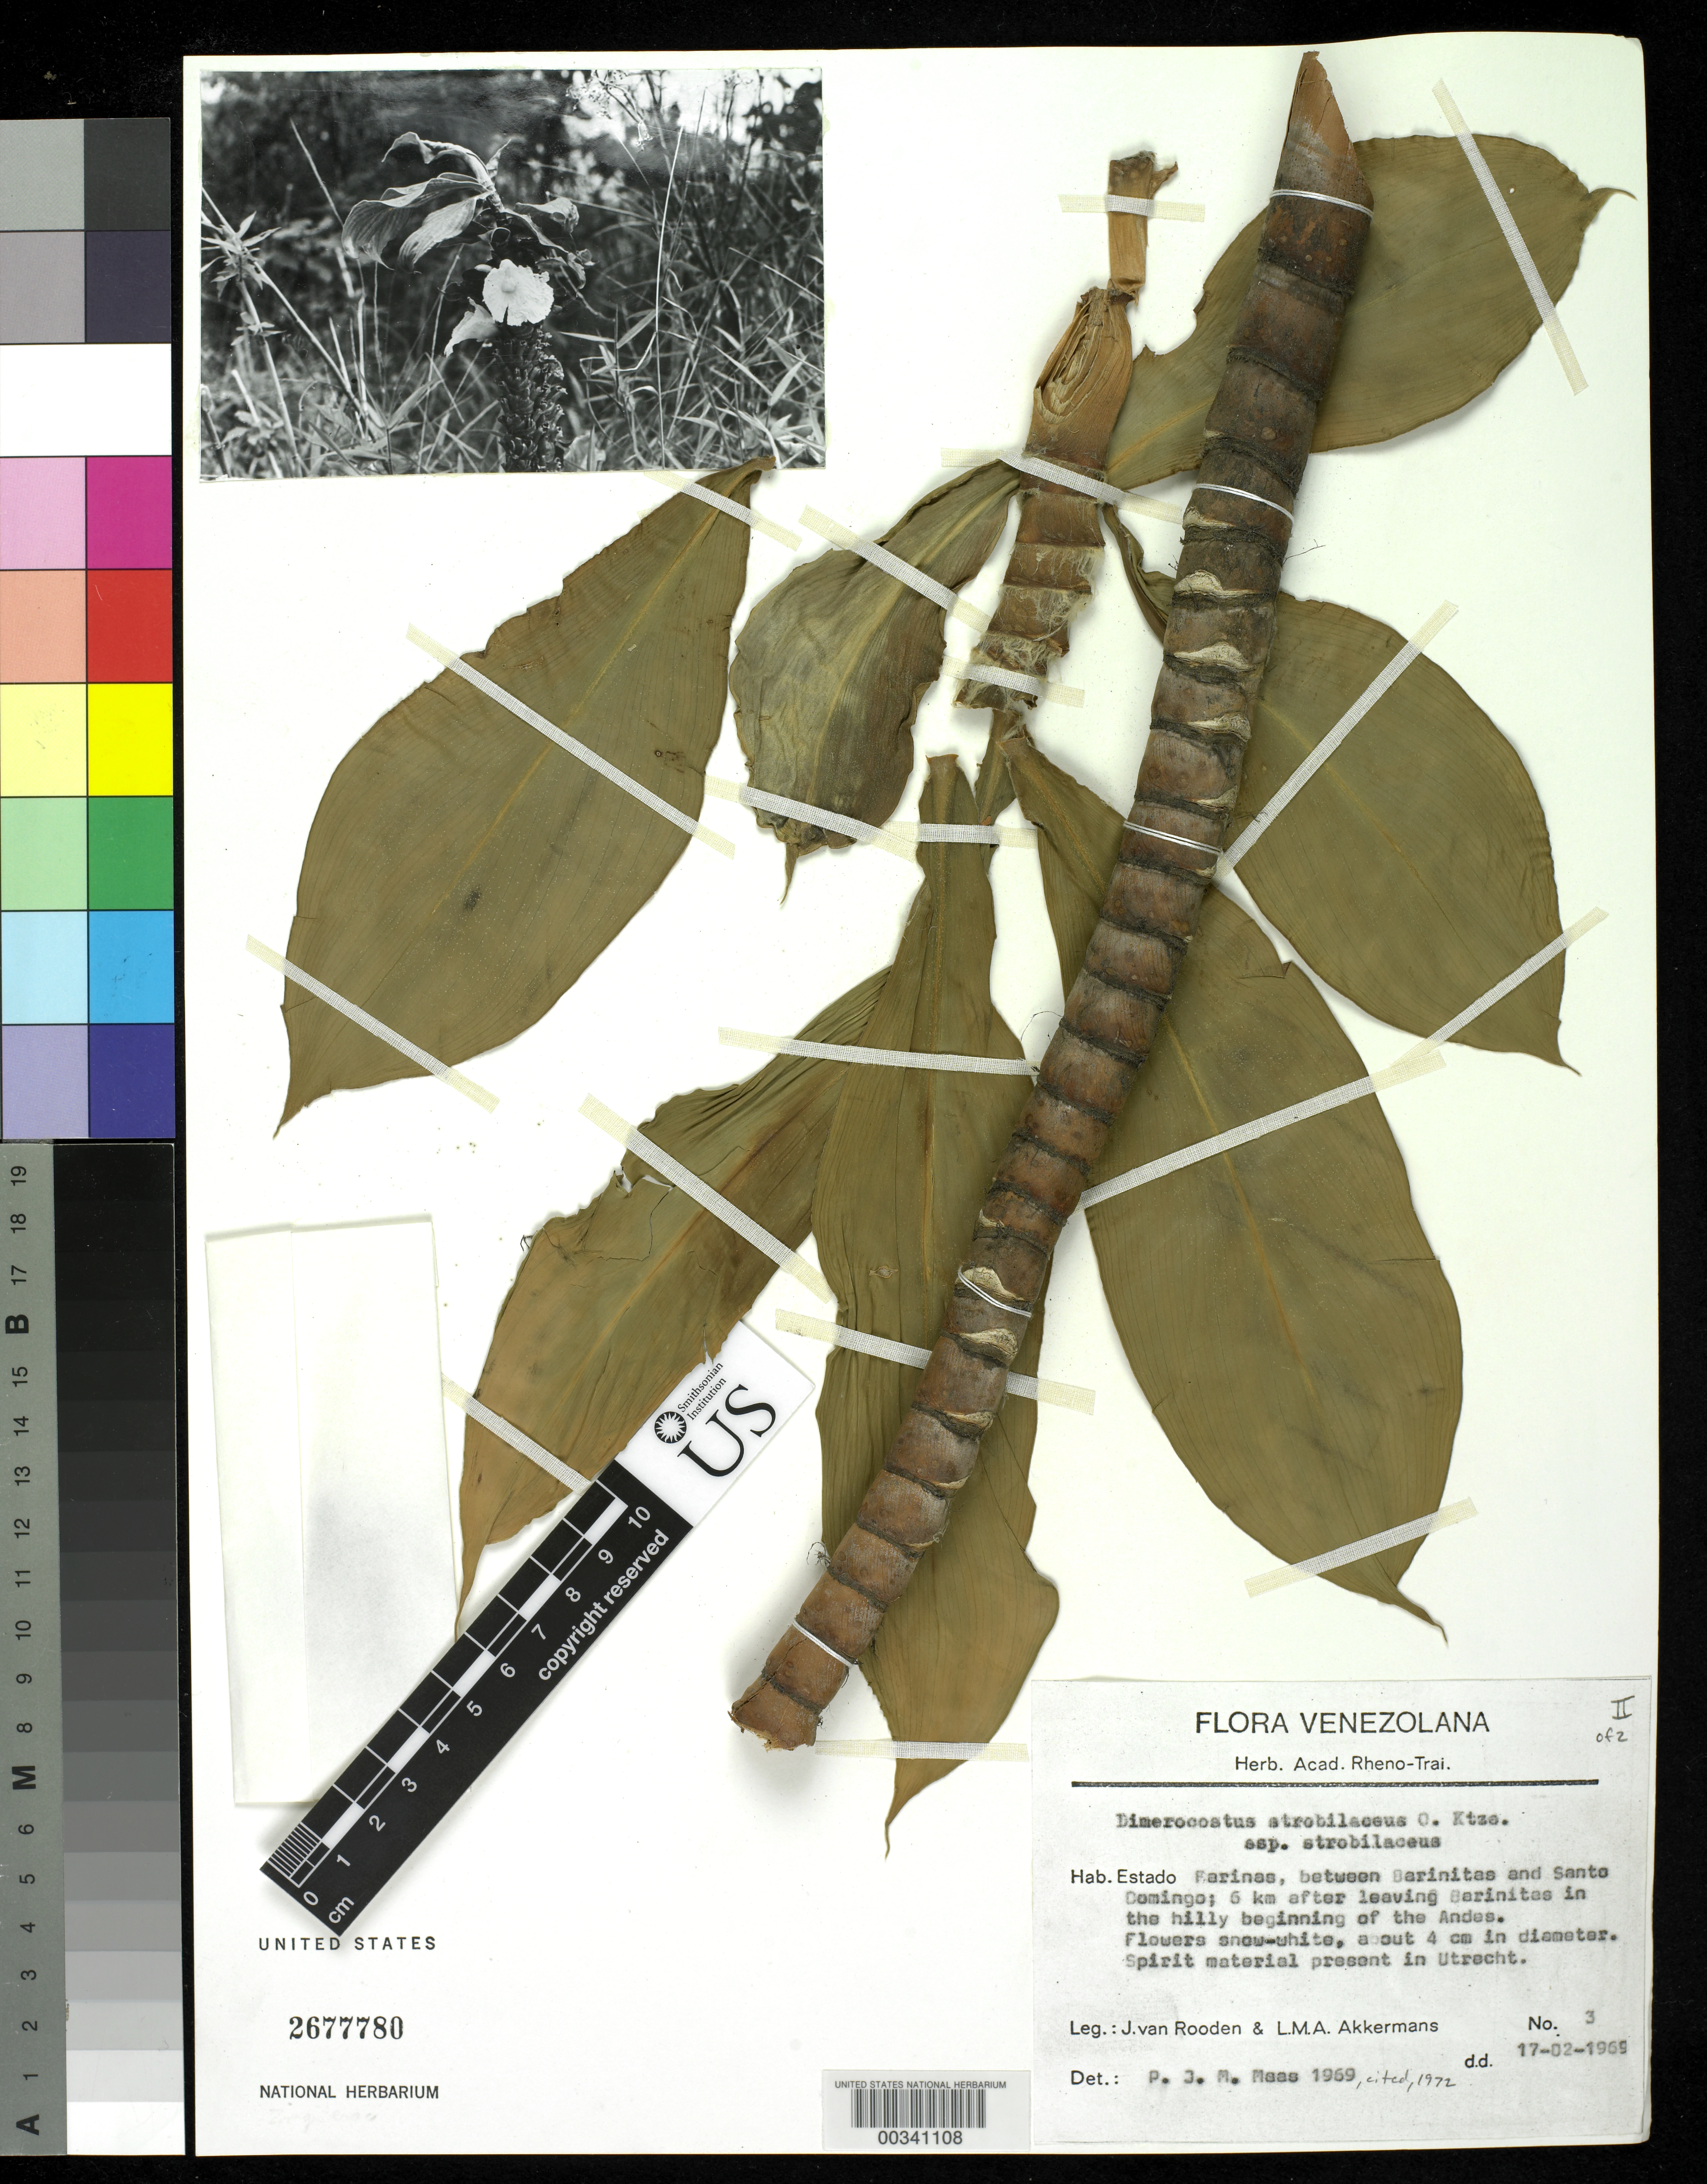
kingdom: Plantae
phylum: Tracheophyta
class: Liliopsida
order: Zingiberales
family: Costaceae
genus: Dimerocostus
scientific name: Dimerocostus strobilaceus subsp. strobilaceus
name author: Kuntze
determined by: Maas, Paul J. M.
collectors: J. Van Rooden & L. M. Akkermans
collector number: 3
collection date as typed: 17 Feb 1969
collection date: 1969-02-17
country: Venezuela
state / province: Barinas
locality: Between barinitas and santo domingo, 6 km after leaving barinitas in hilly beginning of the andes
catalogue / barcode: US 2677780